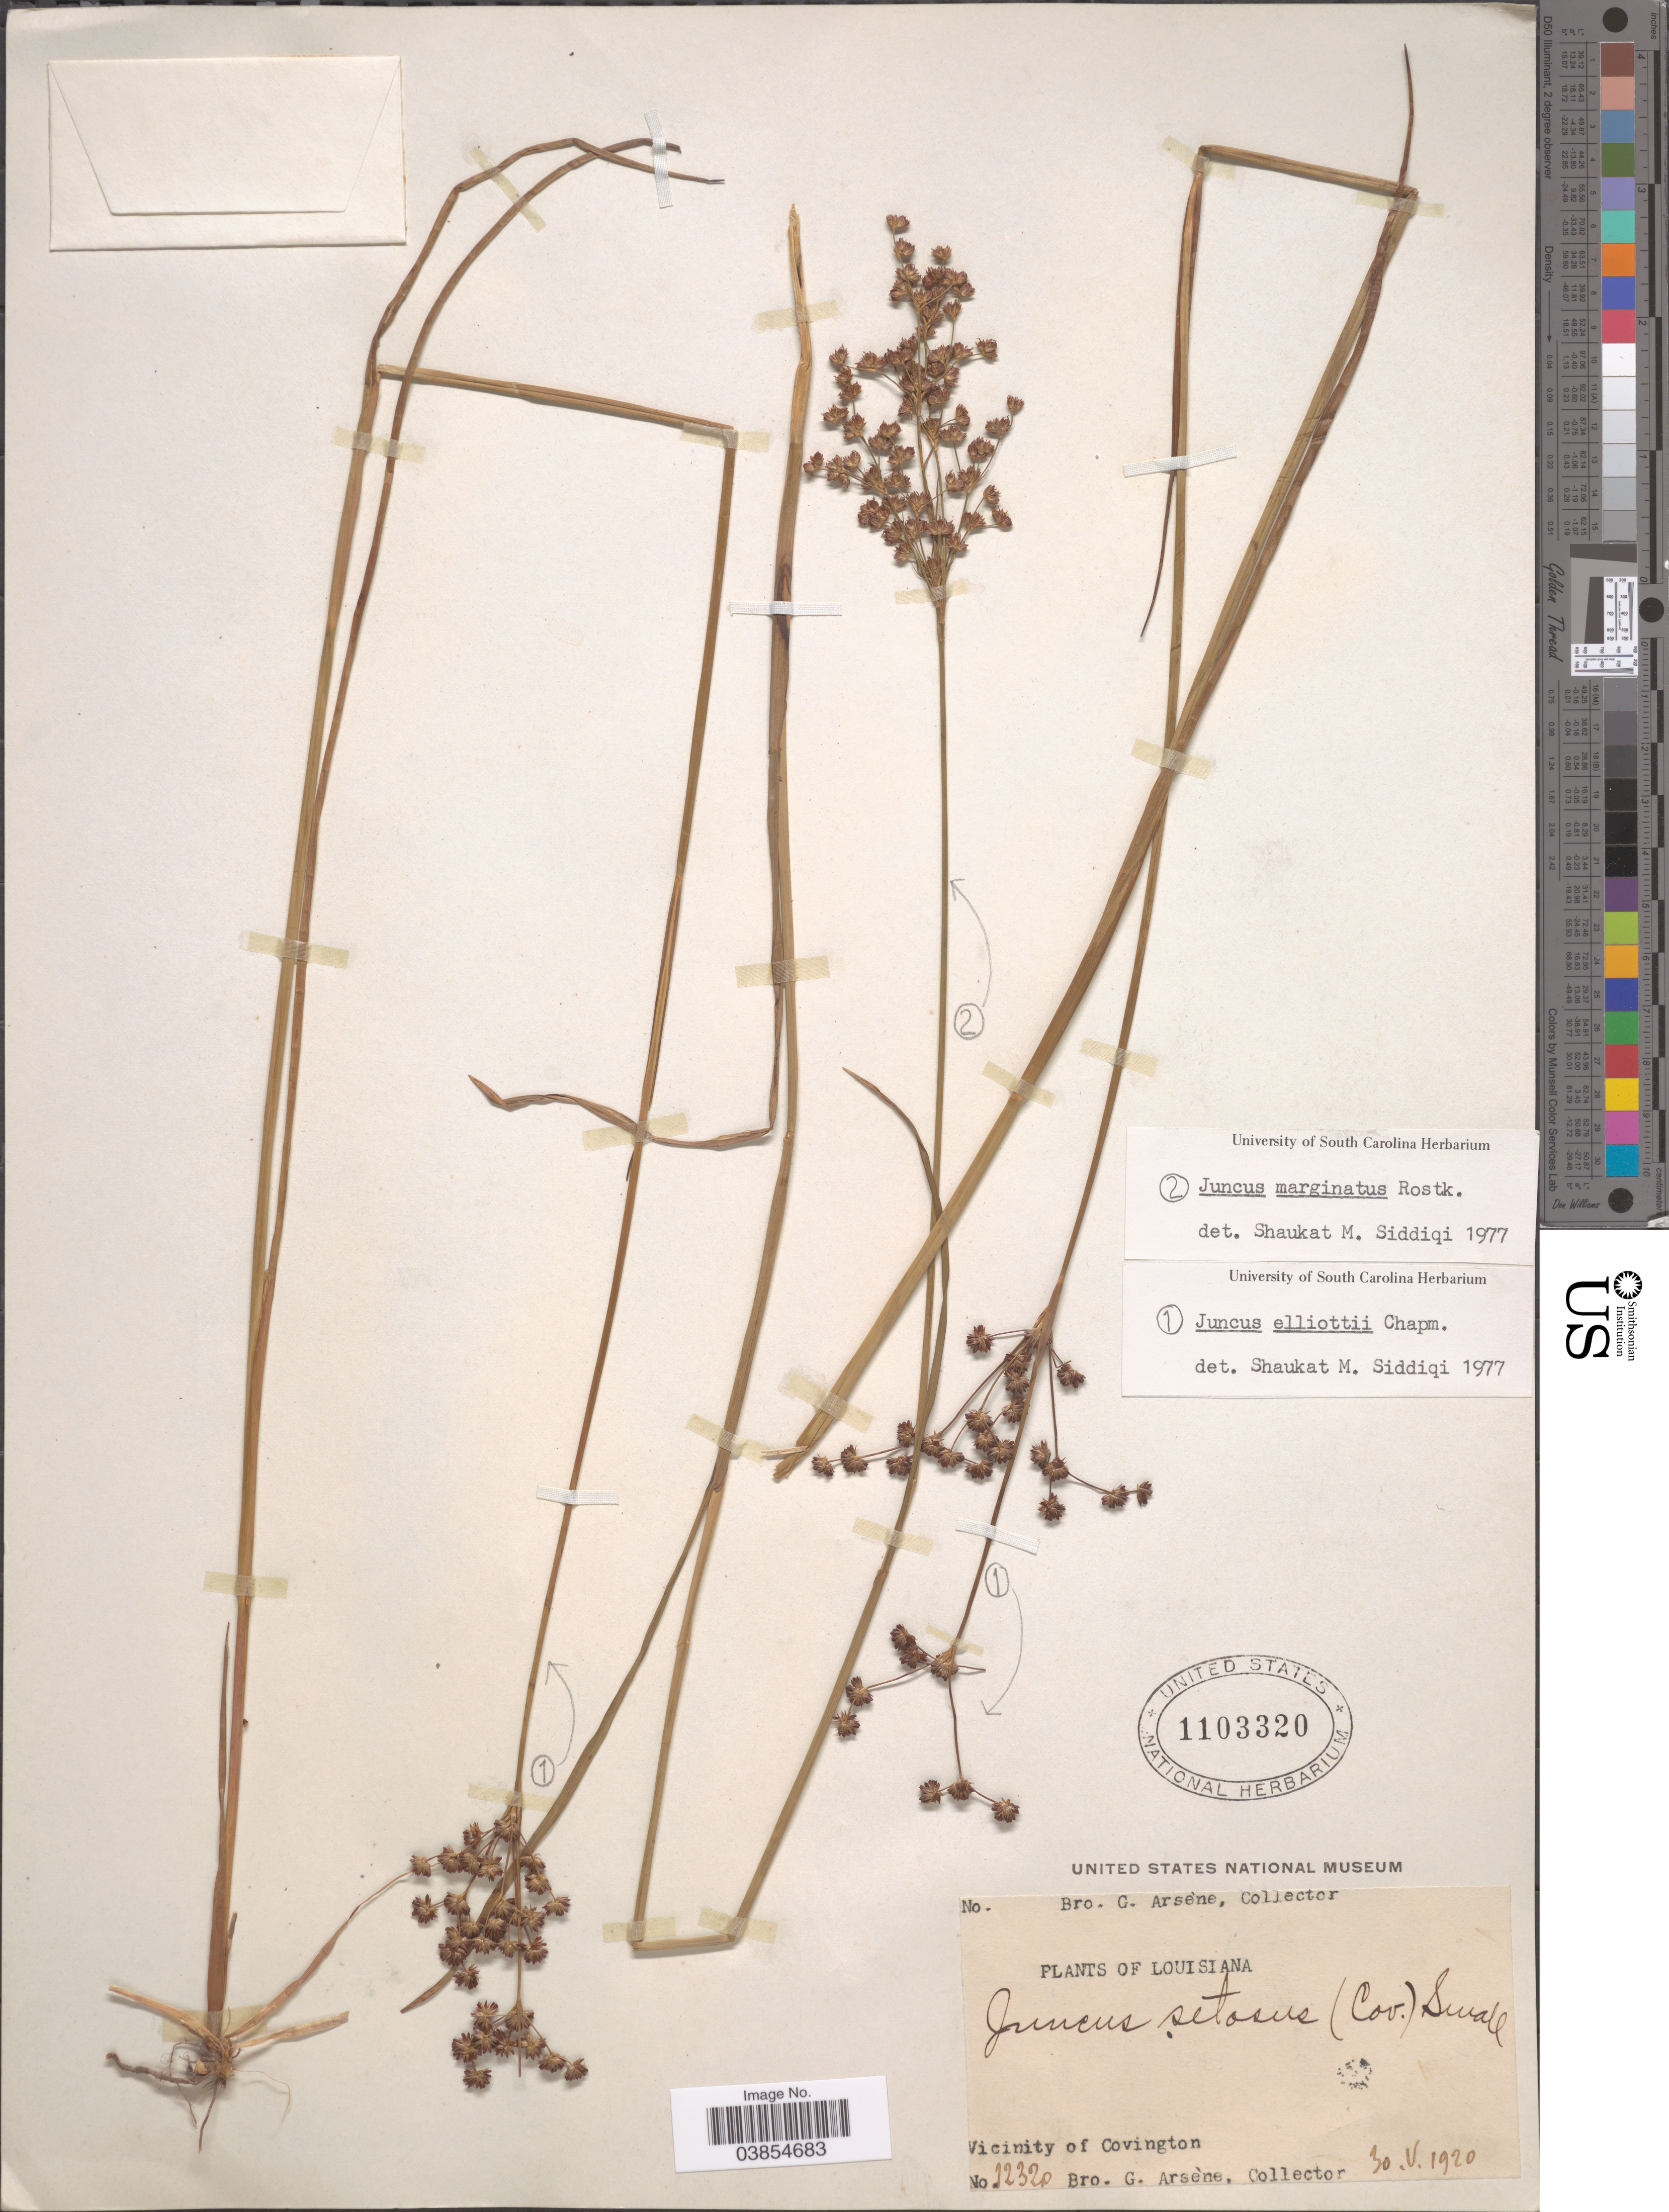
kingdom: Plantae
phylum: Tracheophyta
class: Liliopsida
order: Poales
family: Juncaceae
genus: Juncus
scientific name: Juncus marginatus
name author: Rostk.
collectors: Bro. G. Arsène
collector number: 12320*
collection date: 1920-05-30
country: United States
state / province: Louisiana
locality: Vicinity of Covington.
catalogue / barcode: US 1103320